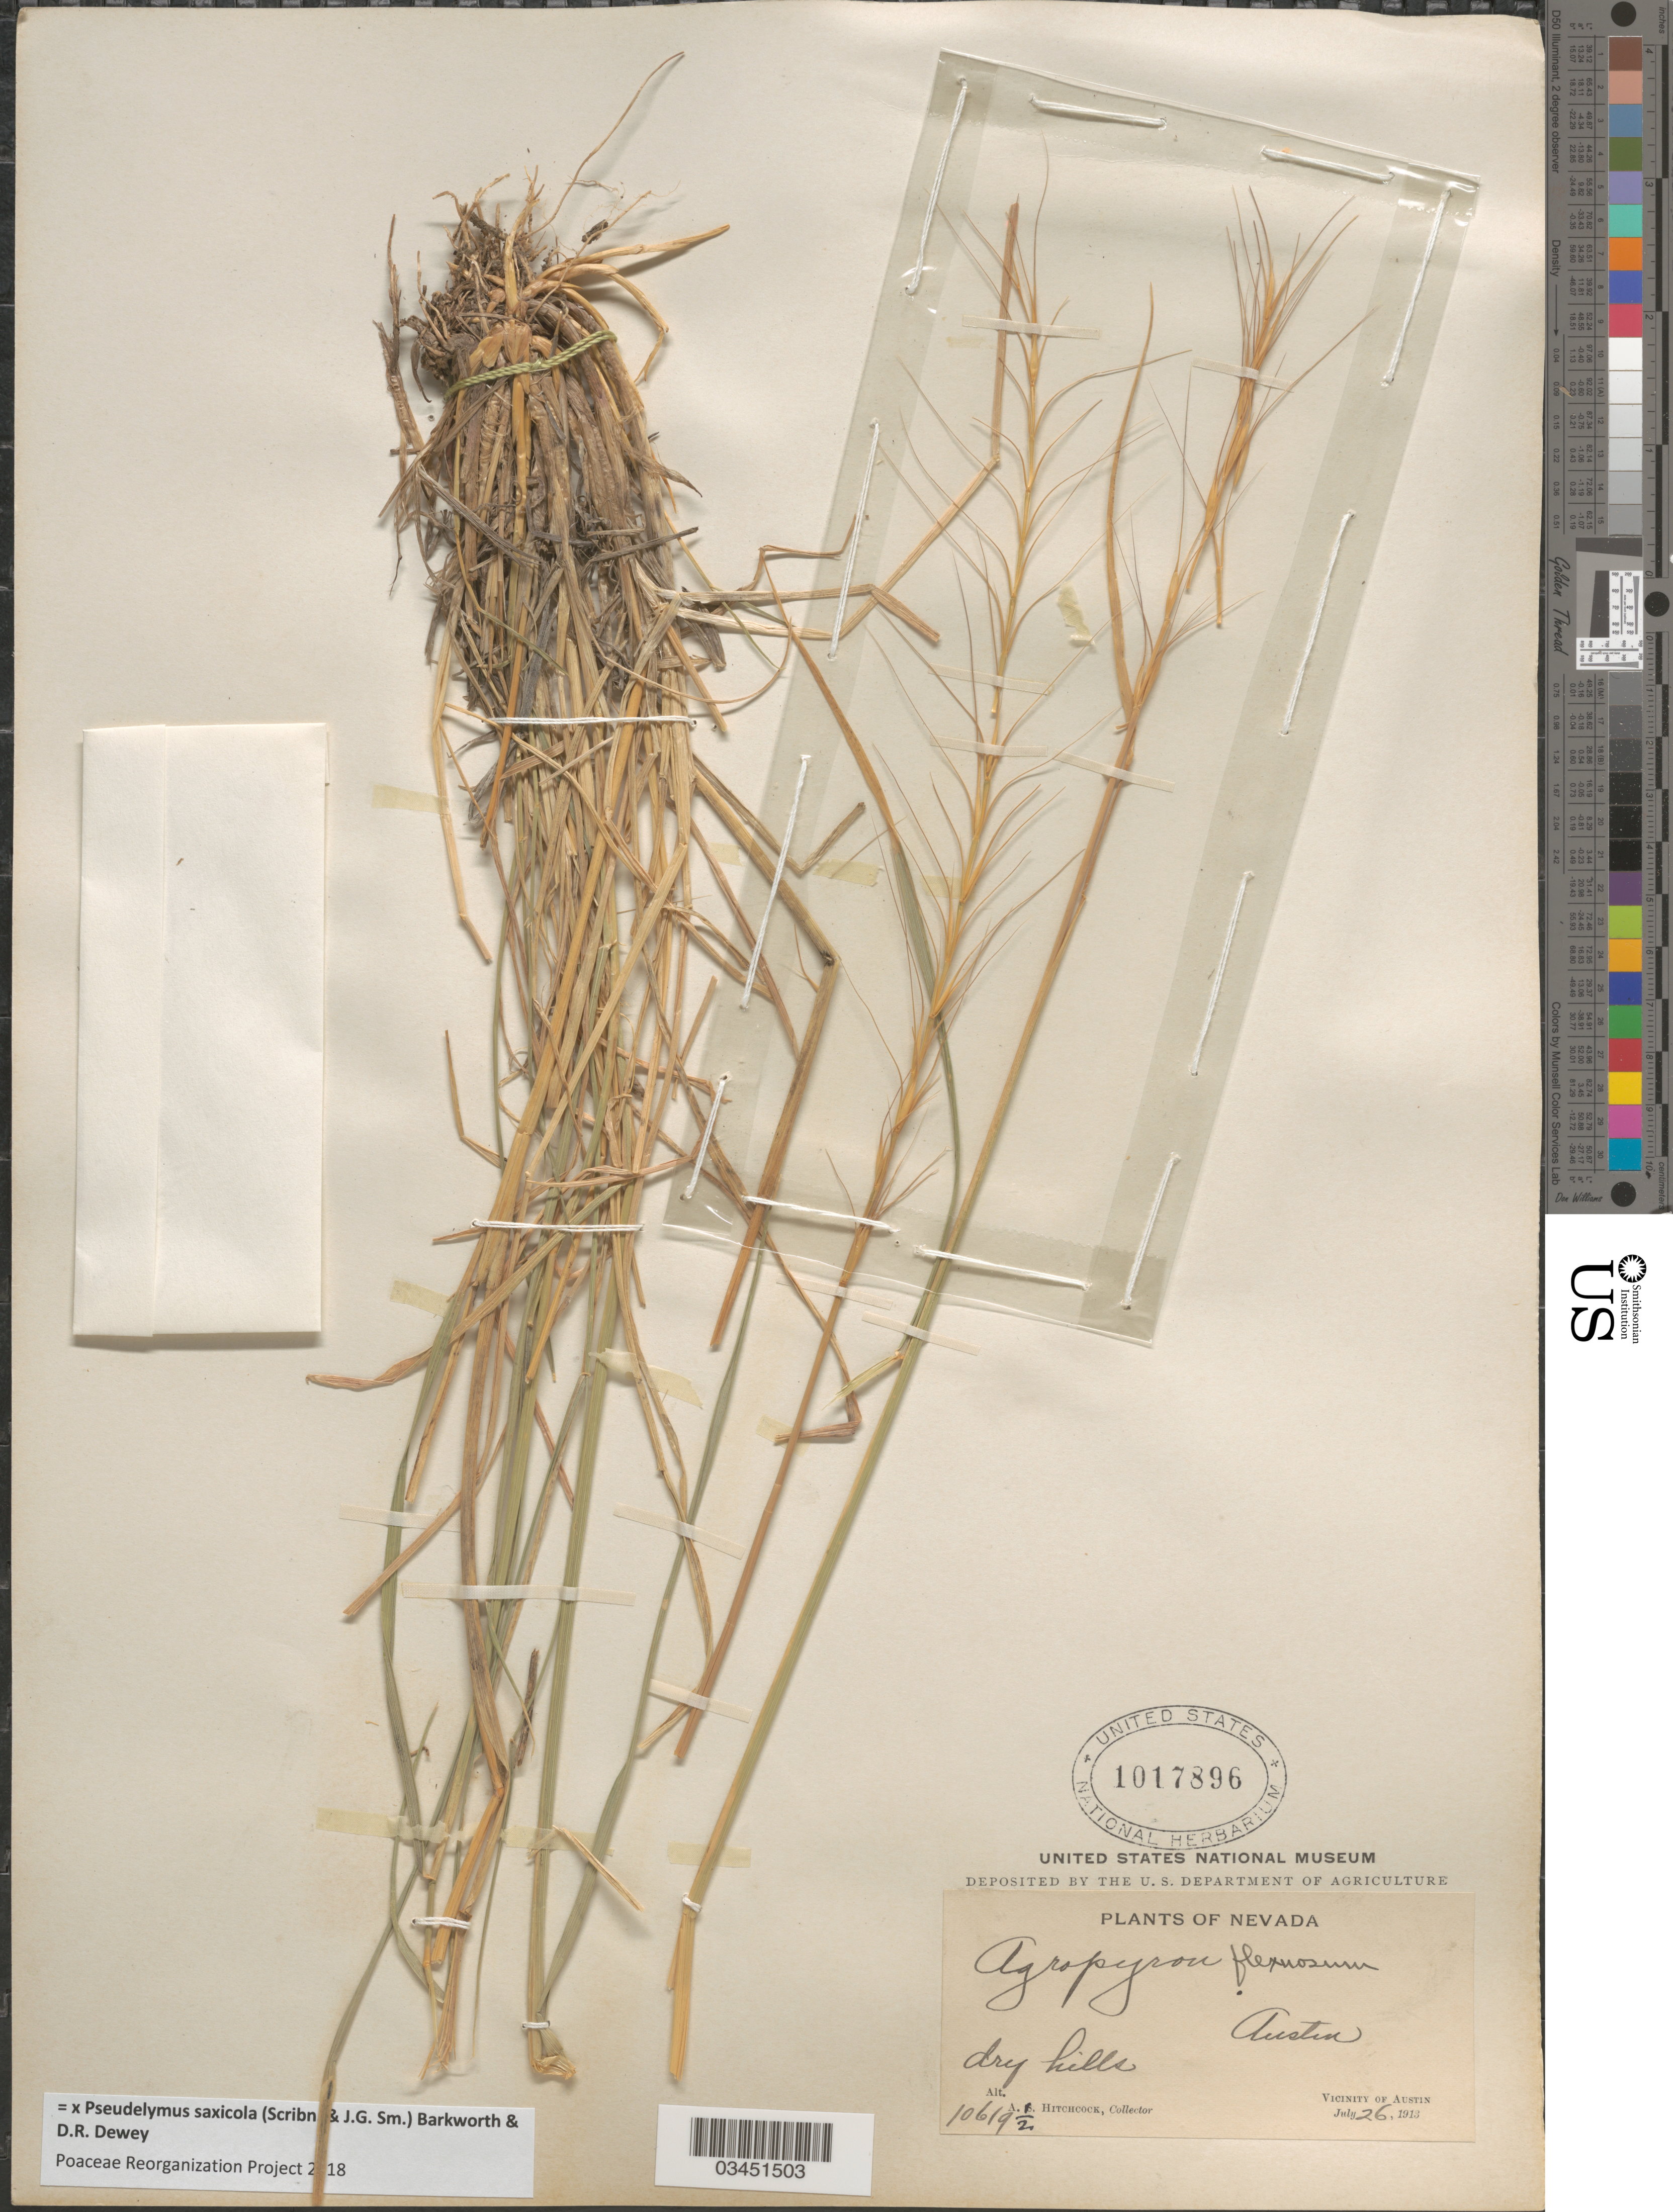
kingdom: Plantae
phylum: Tracheophyta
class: Liliopsida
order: Poales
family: Poaceae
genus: Pseudelymus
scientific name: x Pseudelymus saxicola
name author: (Scribn. & J.G. Sm.) Barkworth & Dewey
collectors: A. S. Hitchcock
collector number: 10619 1/2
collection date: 1913-07-26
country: United States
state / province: Nevada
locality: Austin. Vicinity Of Austin.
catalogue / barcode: US 1017896